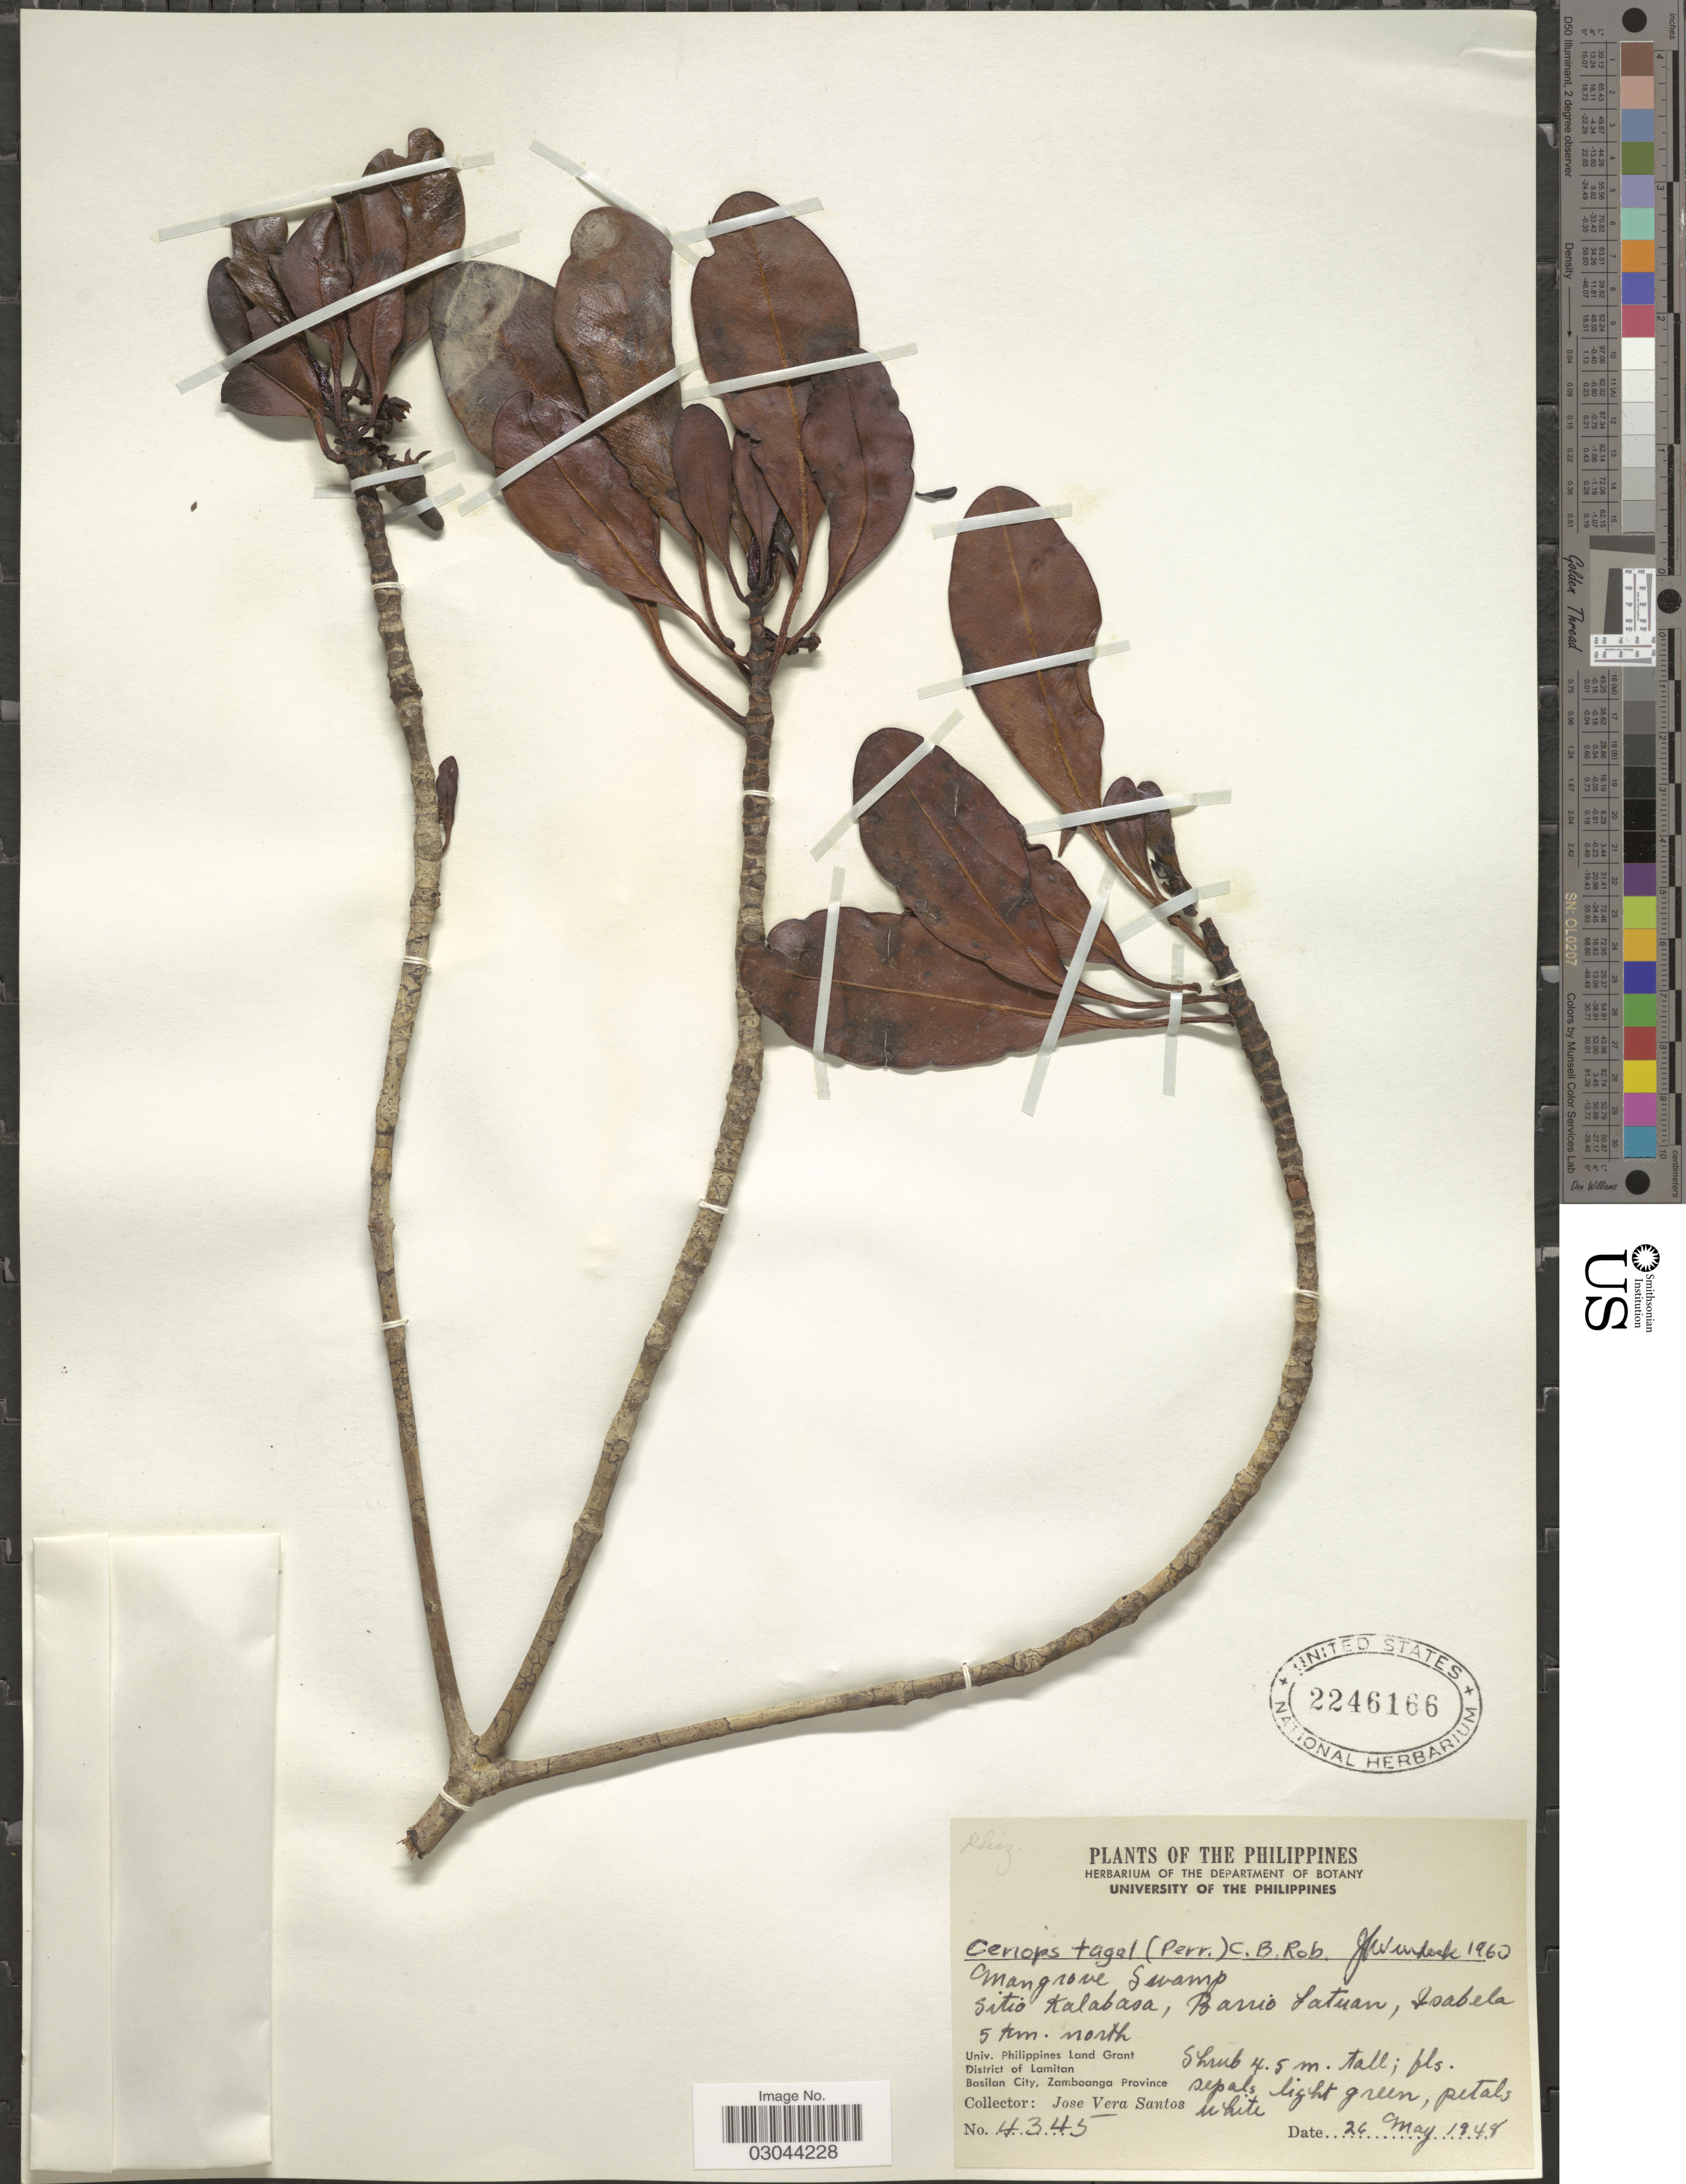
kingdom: Plantae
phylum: Tracheophyta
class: Magnoliopsida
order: Malpighiales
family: Rhizophoraceae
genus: Ceriops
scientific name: Ceriops tagal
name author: (Perr.) C.B. Rob.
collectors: J. Santos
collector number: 4345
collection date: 1948-05-26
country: Philippines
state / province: Muslim Mindanao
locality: Sitio Kalabasa, Barrio Latuan, Isabela 5 km. north. Univ. Philippines Land Grant. District of Lamitan. Basilan City, Zamboanga Province.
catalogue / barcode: US 2246166